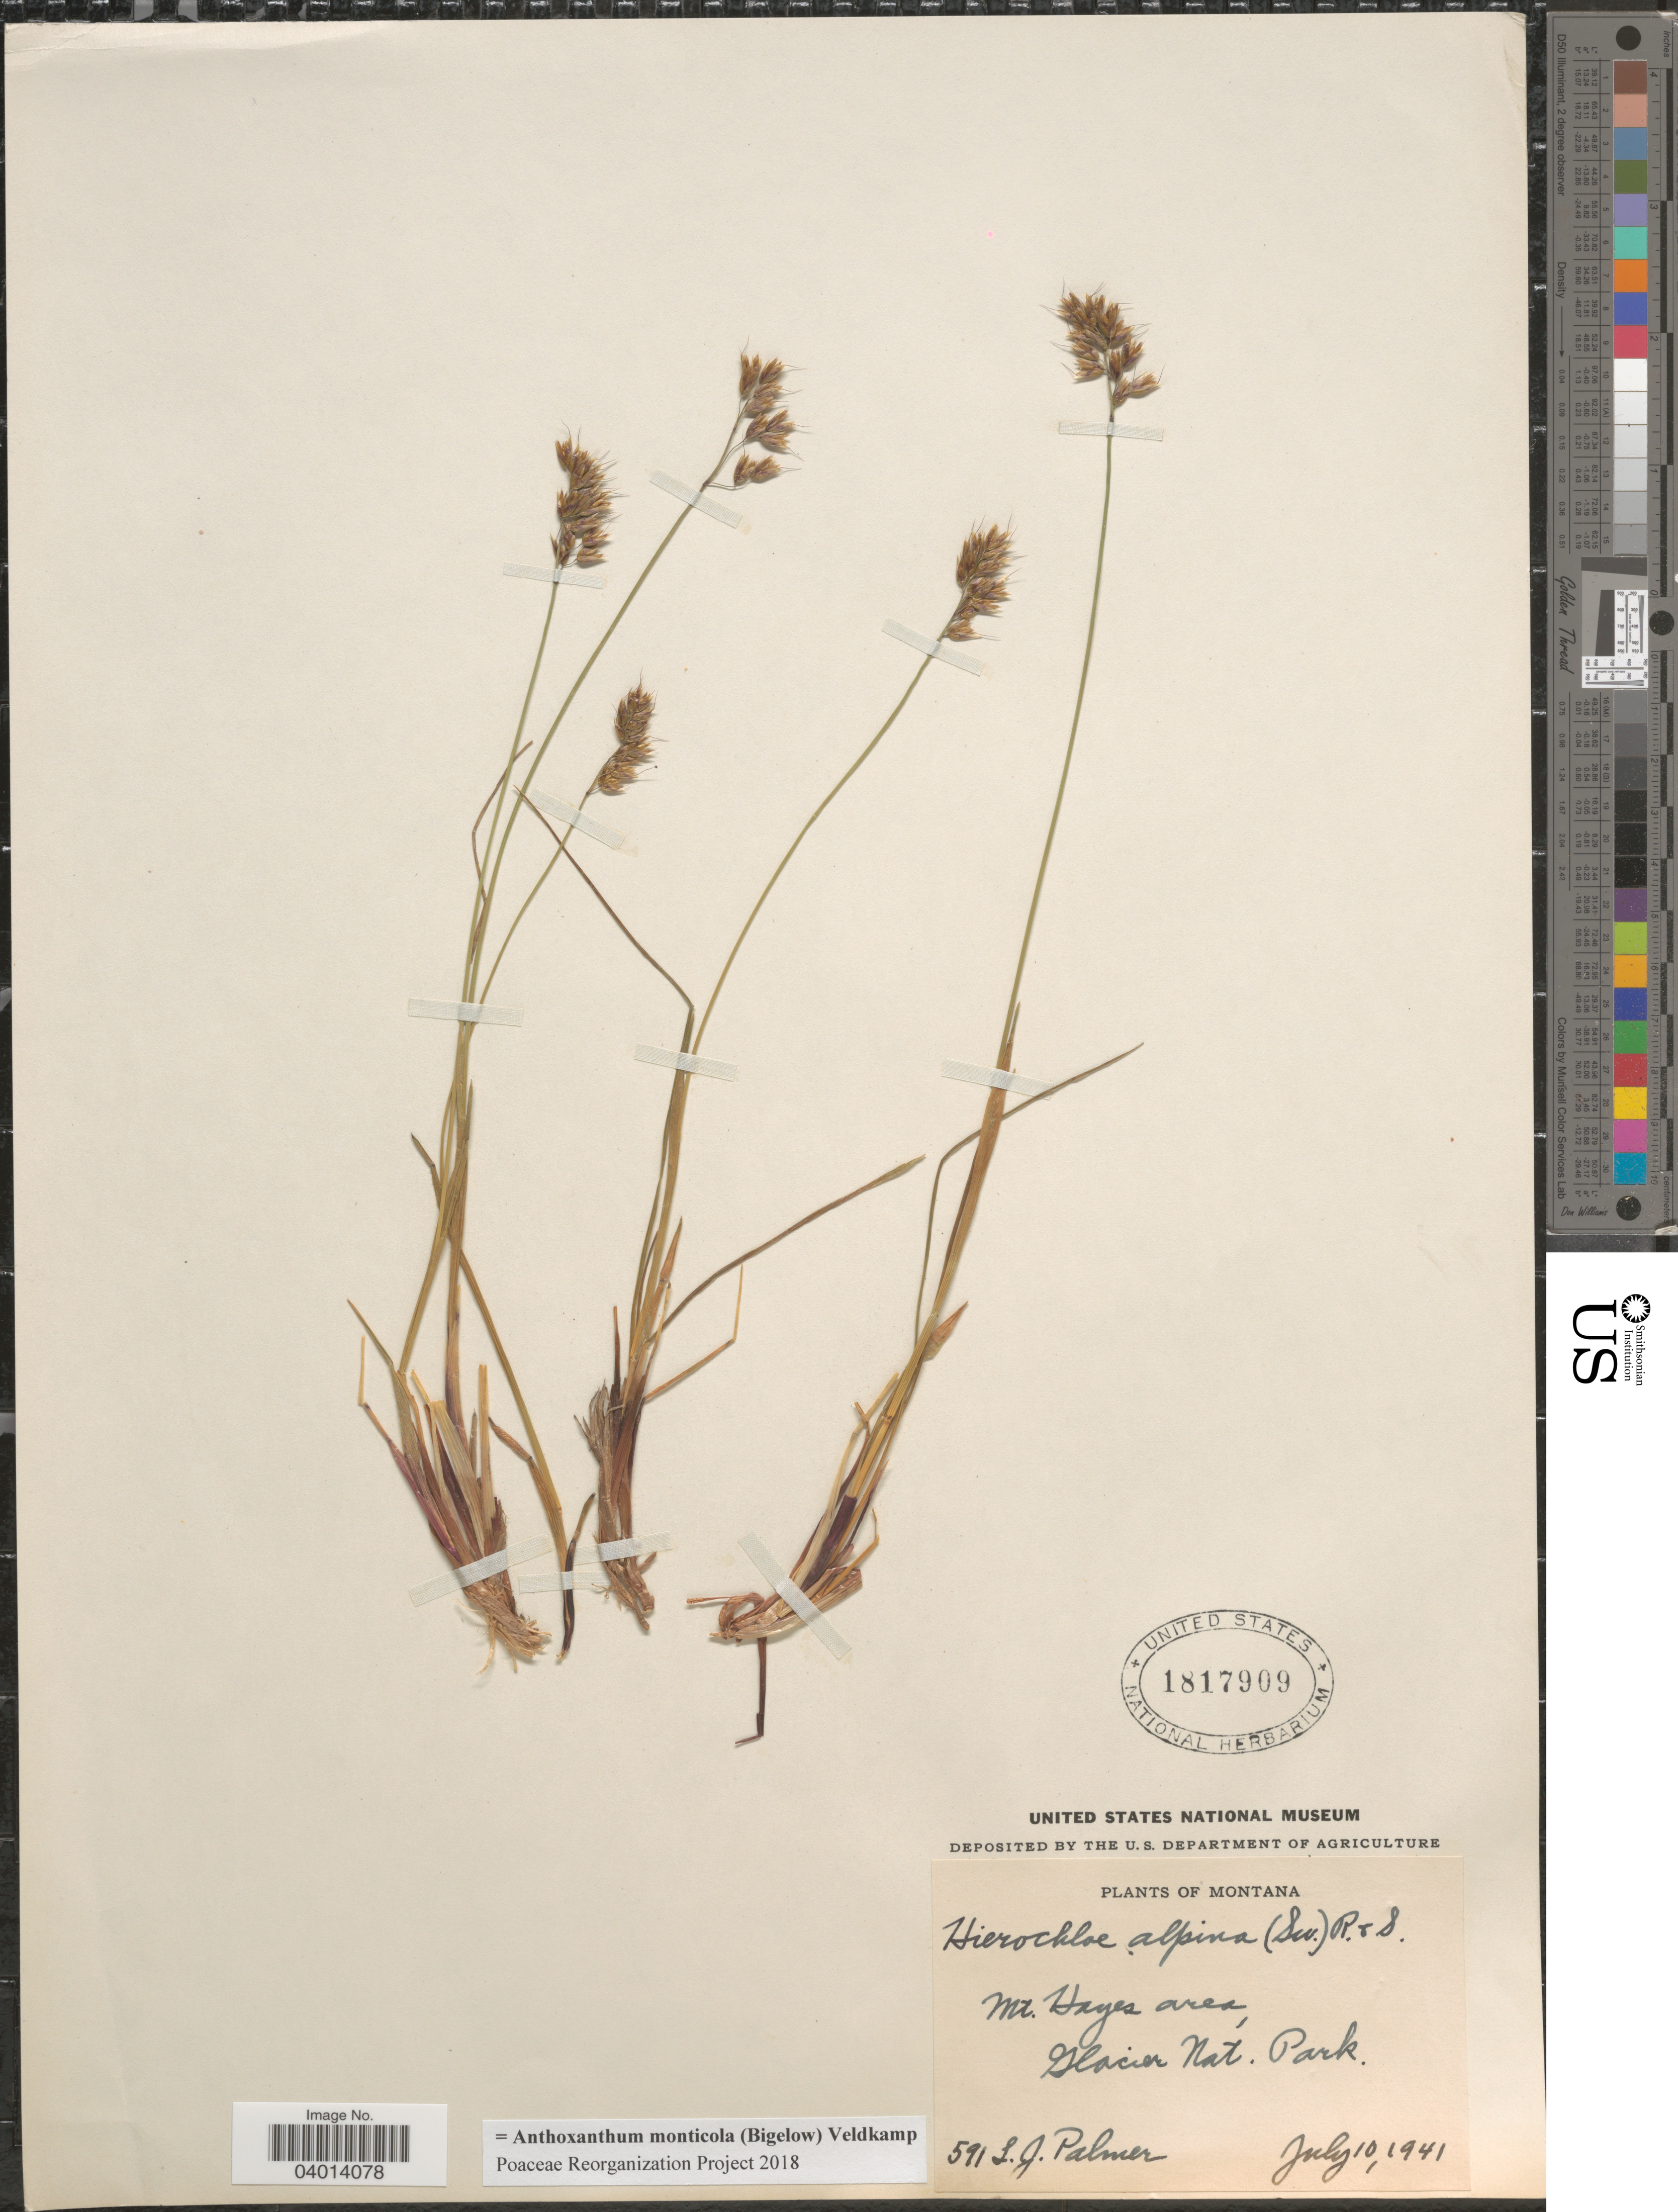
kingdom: Plantae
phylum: Tracheophyta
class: Liliopsida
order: Poales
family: Poaceae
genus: Anthoxanthum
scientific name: Anthoxanthum monticola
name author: (Bigelow) Veldkamp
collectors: L. J. Palmer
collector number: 591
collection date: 1941-07-10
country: United States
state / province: Montana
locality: Mt. Hayes area, Glacier Nat. Park.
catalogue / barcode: US 1817909